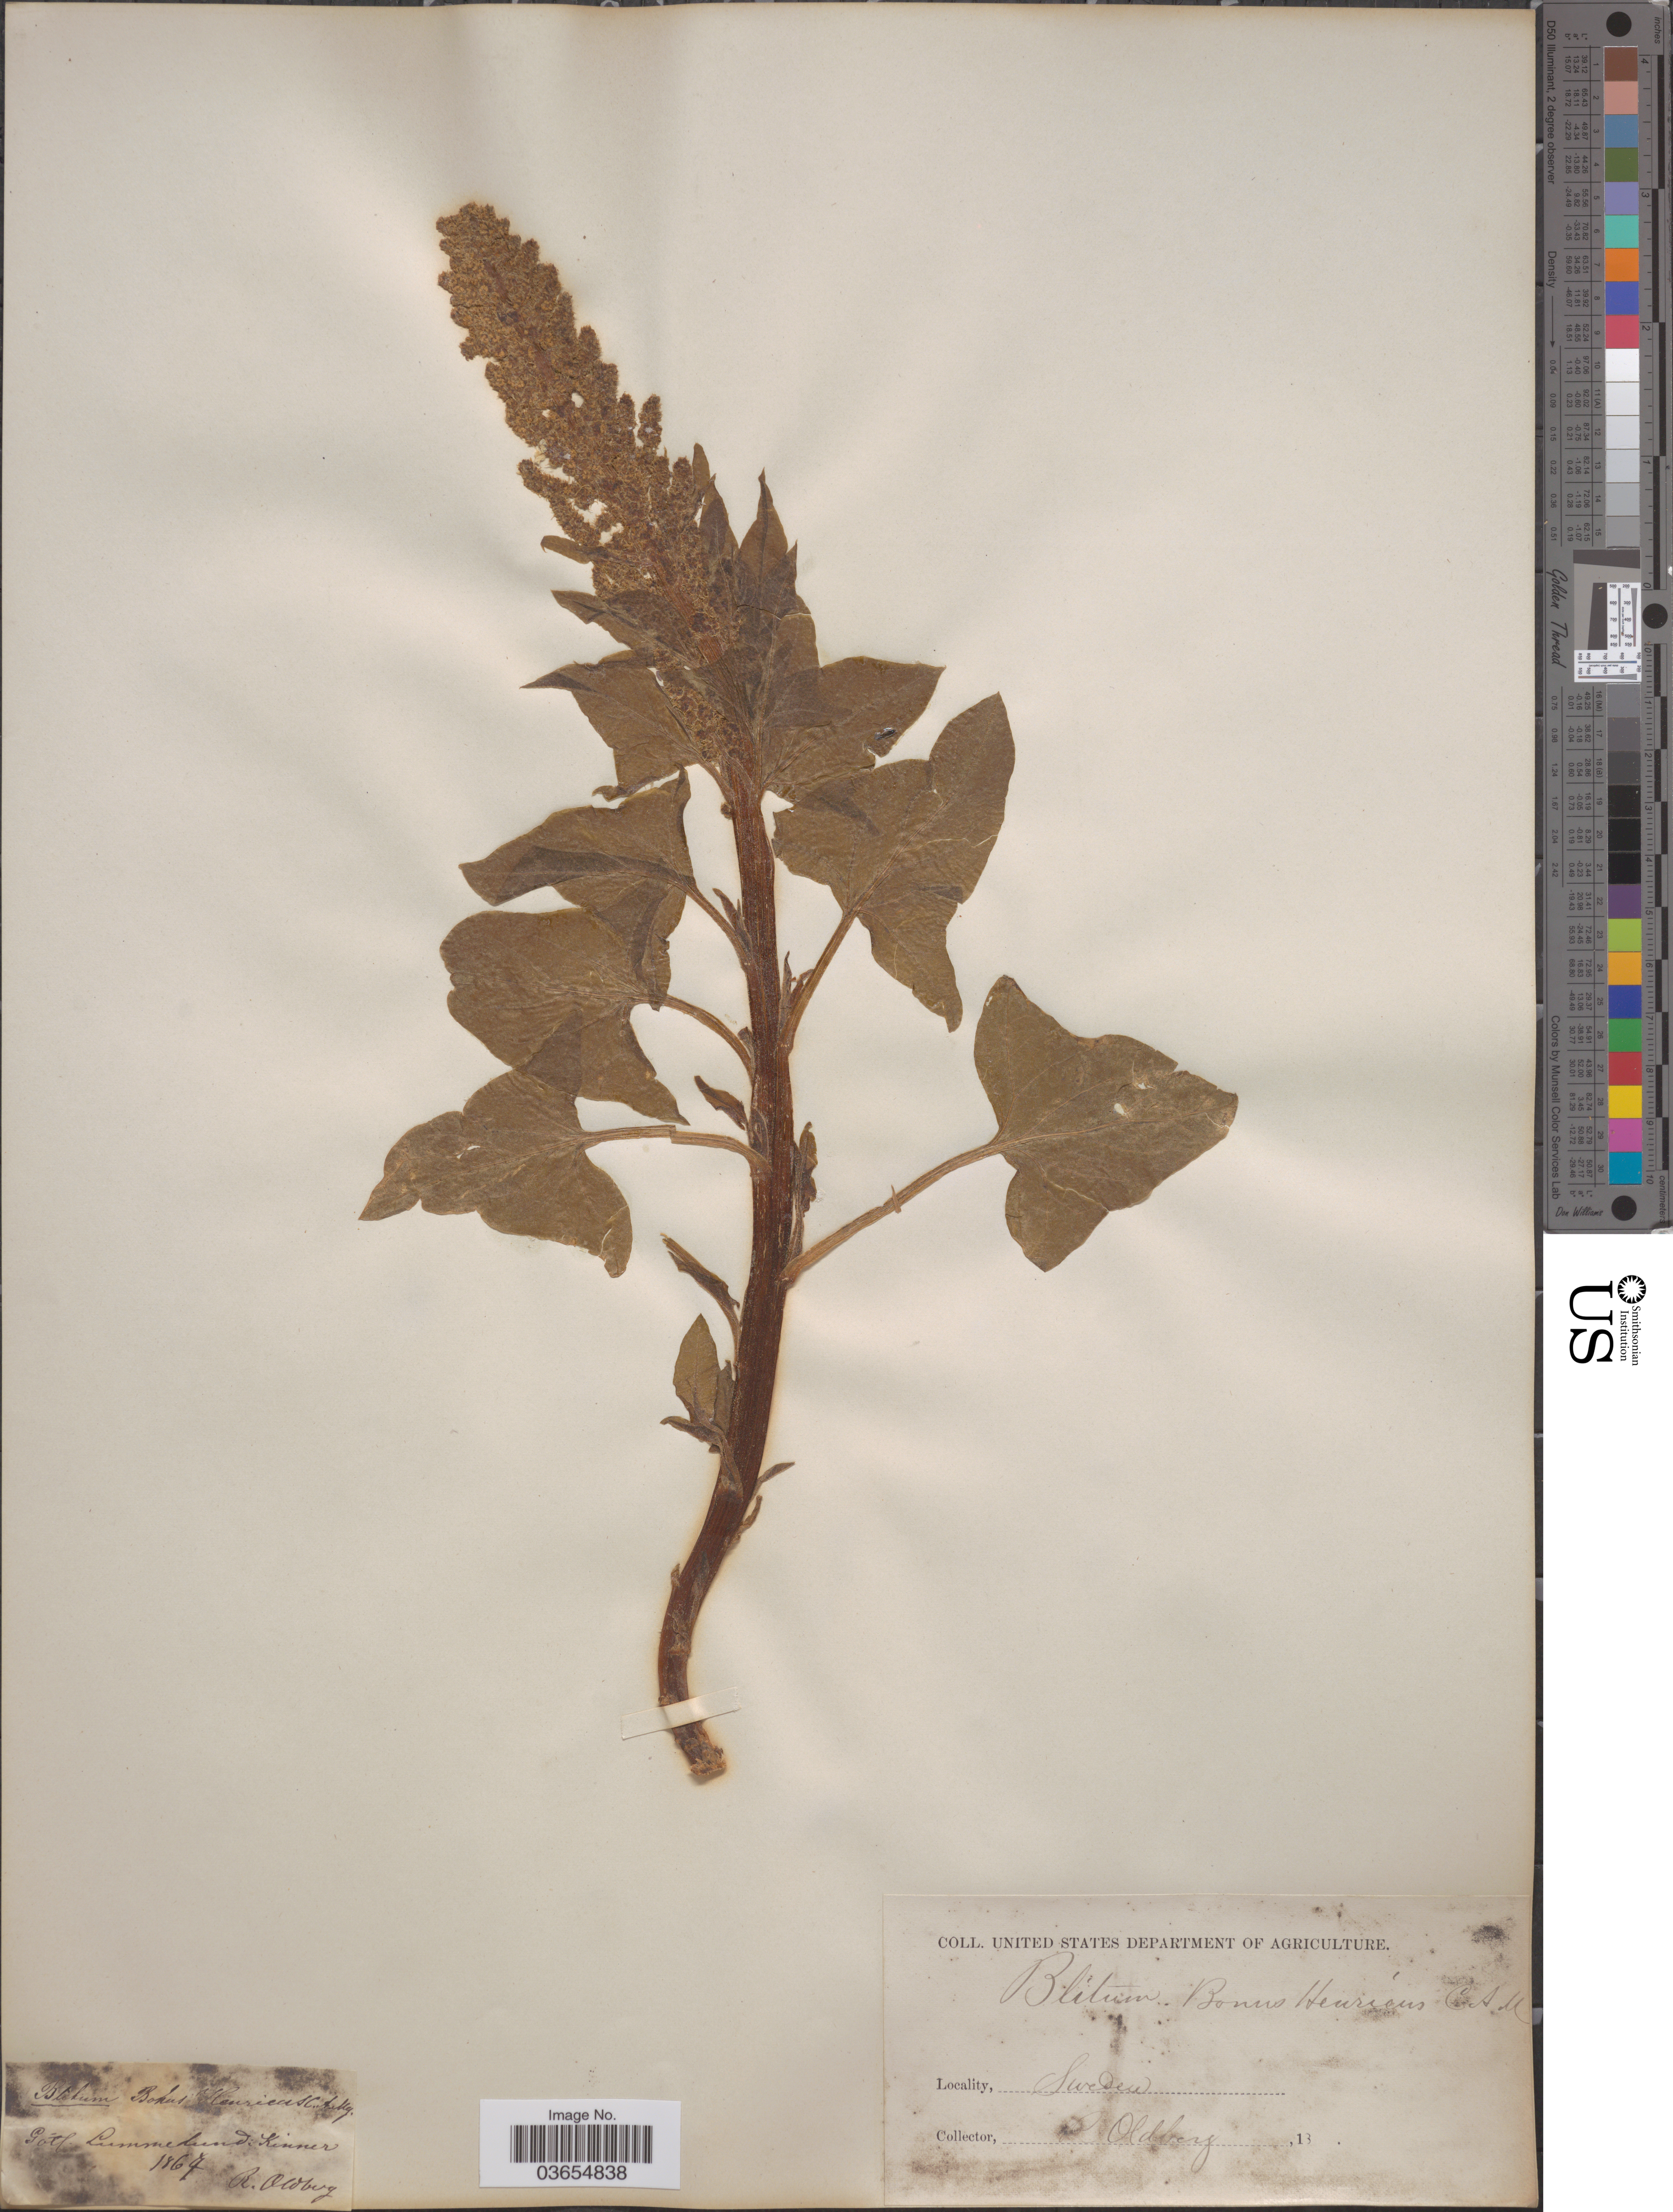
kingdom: Plantae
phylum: Tracheophyta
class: Magnoliopsida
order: Caryophyllales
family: Amaranthaceae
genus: Chenopodium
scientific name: Chenopodium bonus-henricus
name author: L.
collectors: R. Oldberg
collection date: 1864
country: Sweden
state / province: Gotland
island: Gotland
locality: Gotl. Lummelunda Kinner.